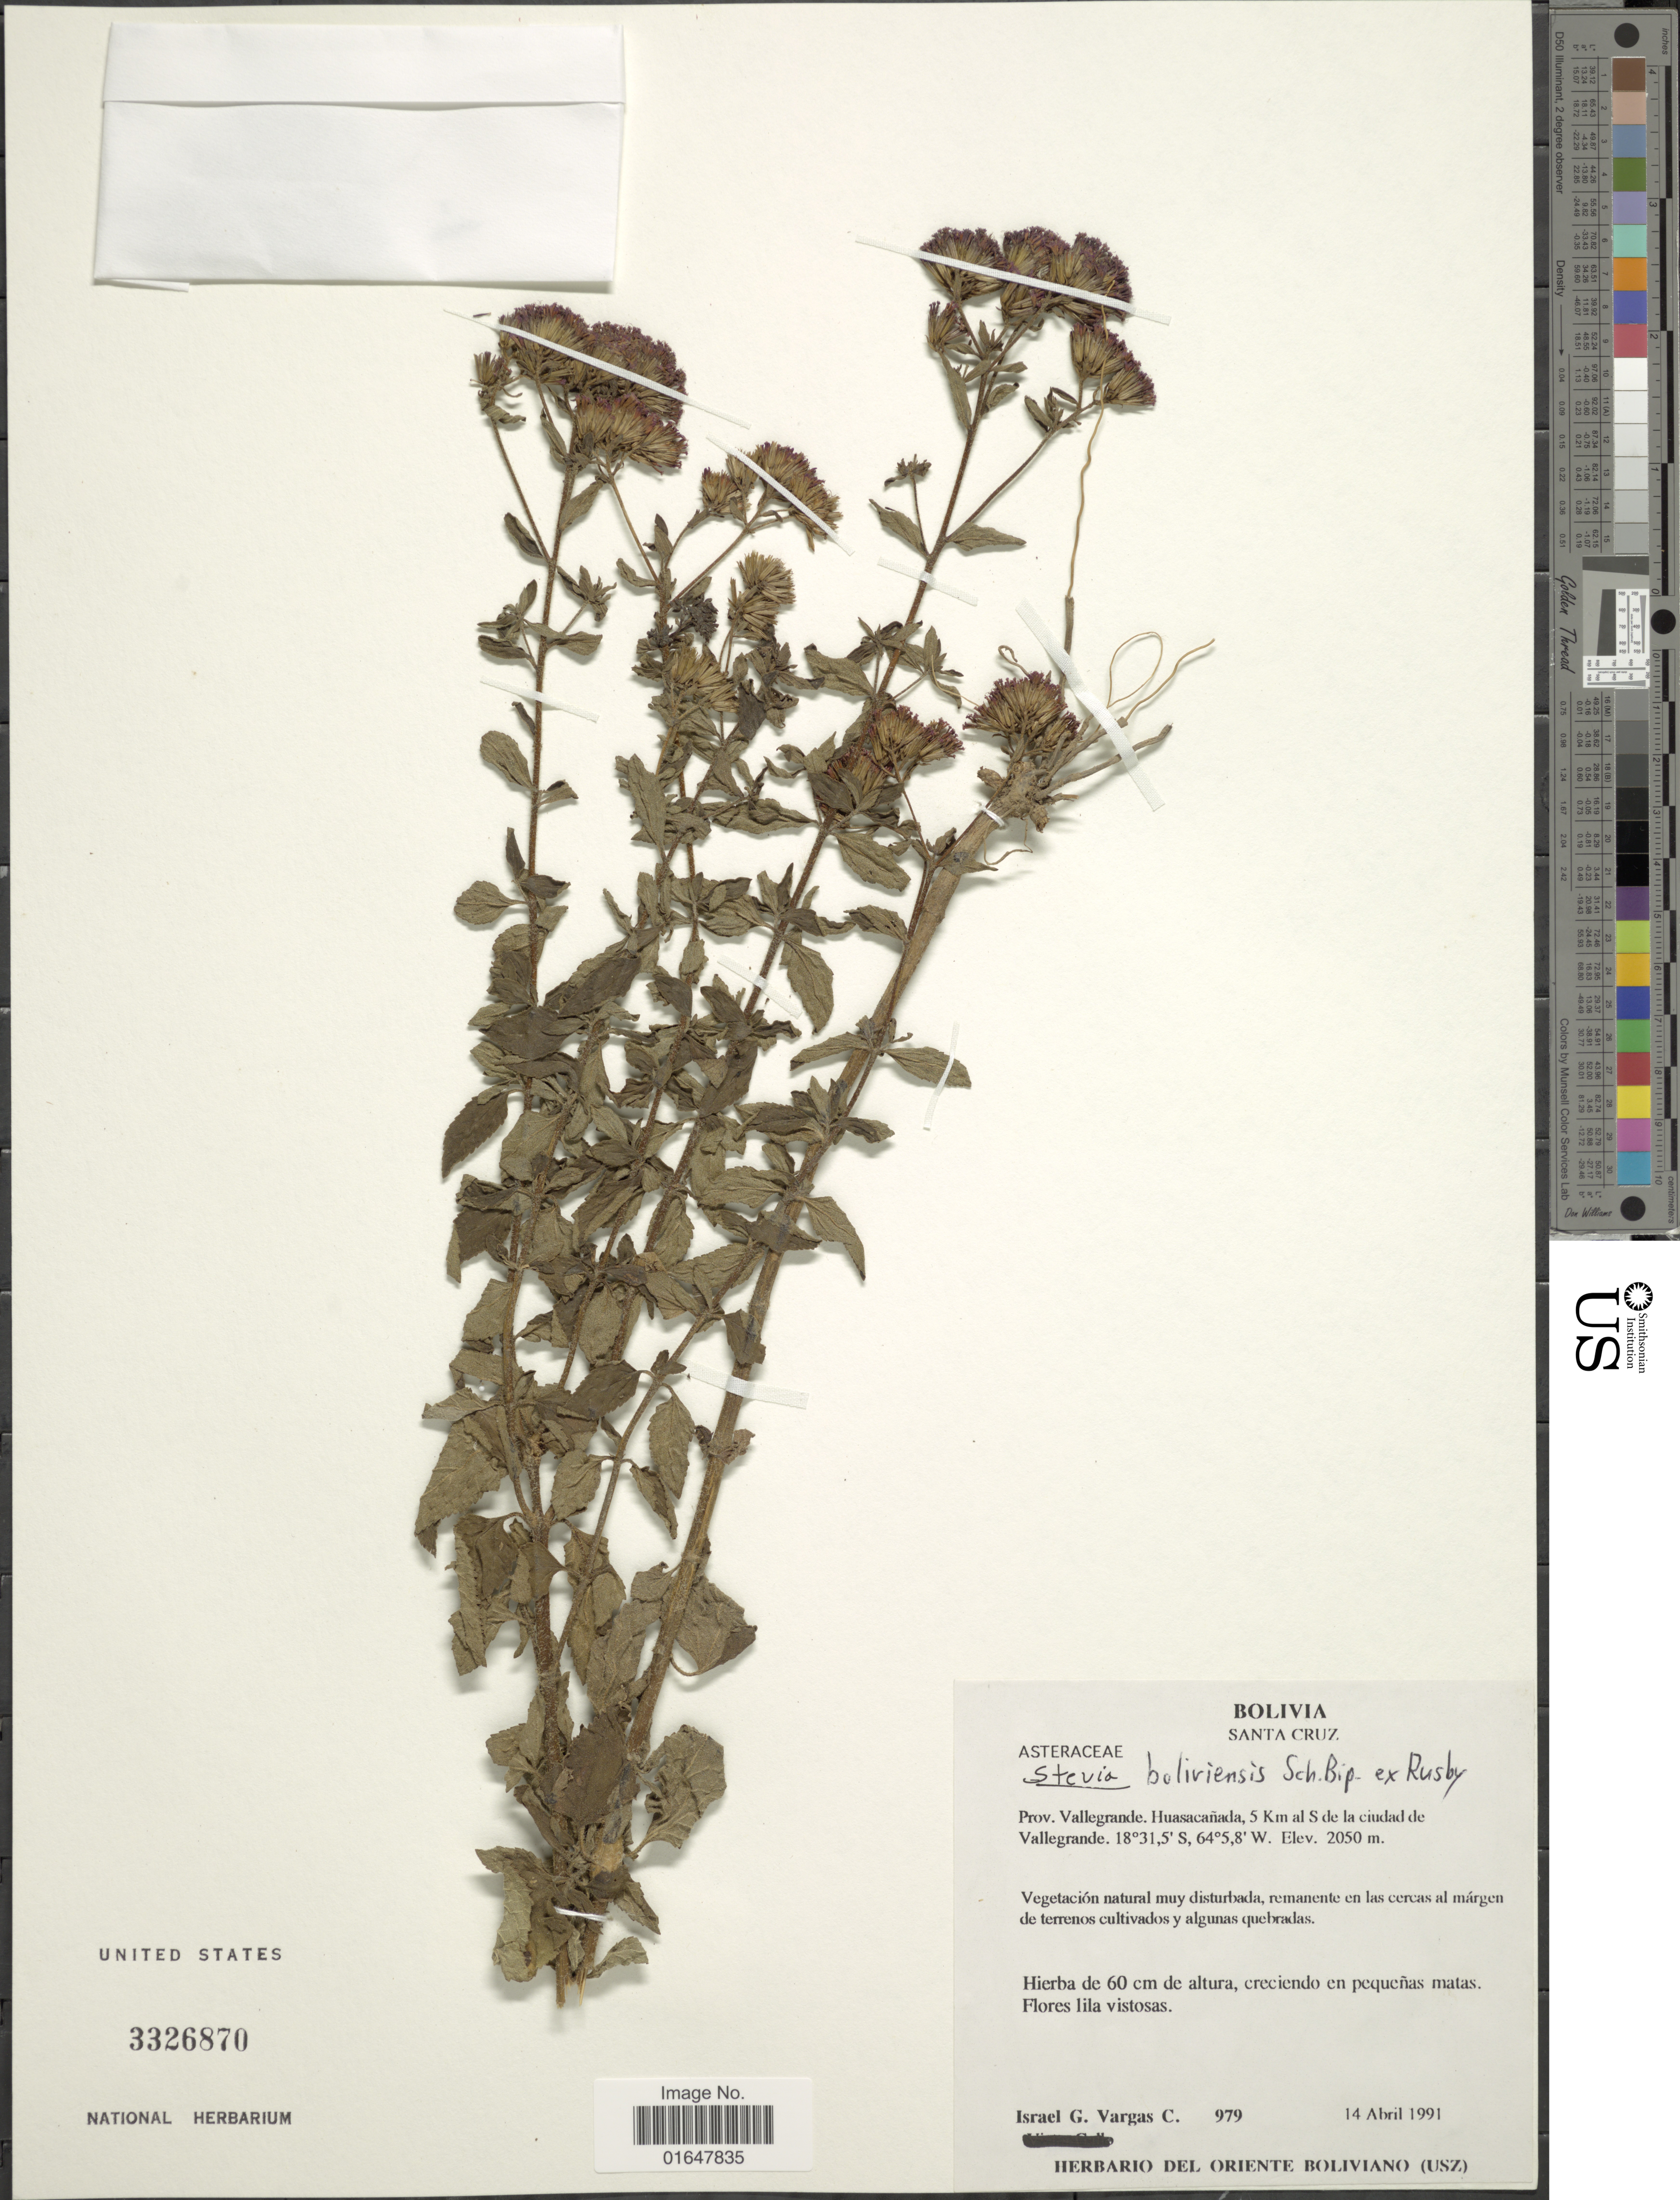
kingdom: Plantae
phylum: Tracheophyta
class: Magnoliopsida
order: Asterales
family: Asteraceae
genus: Stevia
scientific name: Stevia boliviensis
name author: Sch. Bip. ex Rusby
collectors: I. G. Vargas C.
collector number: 979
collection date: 1991-04-14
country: Bolivia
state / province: Santa Cruz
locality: Prov. Vallegrande,Huasacanada, 5 km al S de la ciudad de Vallegrande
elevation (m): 2050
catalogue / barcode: US 3326870